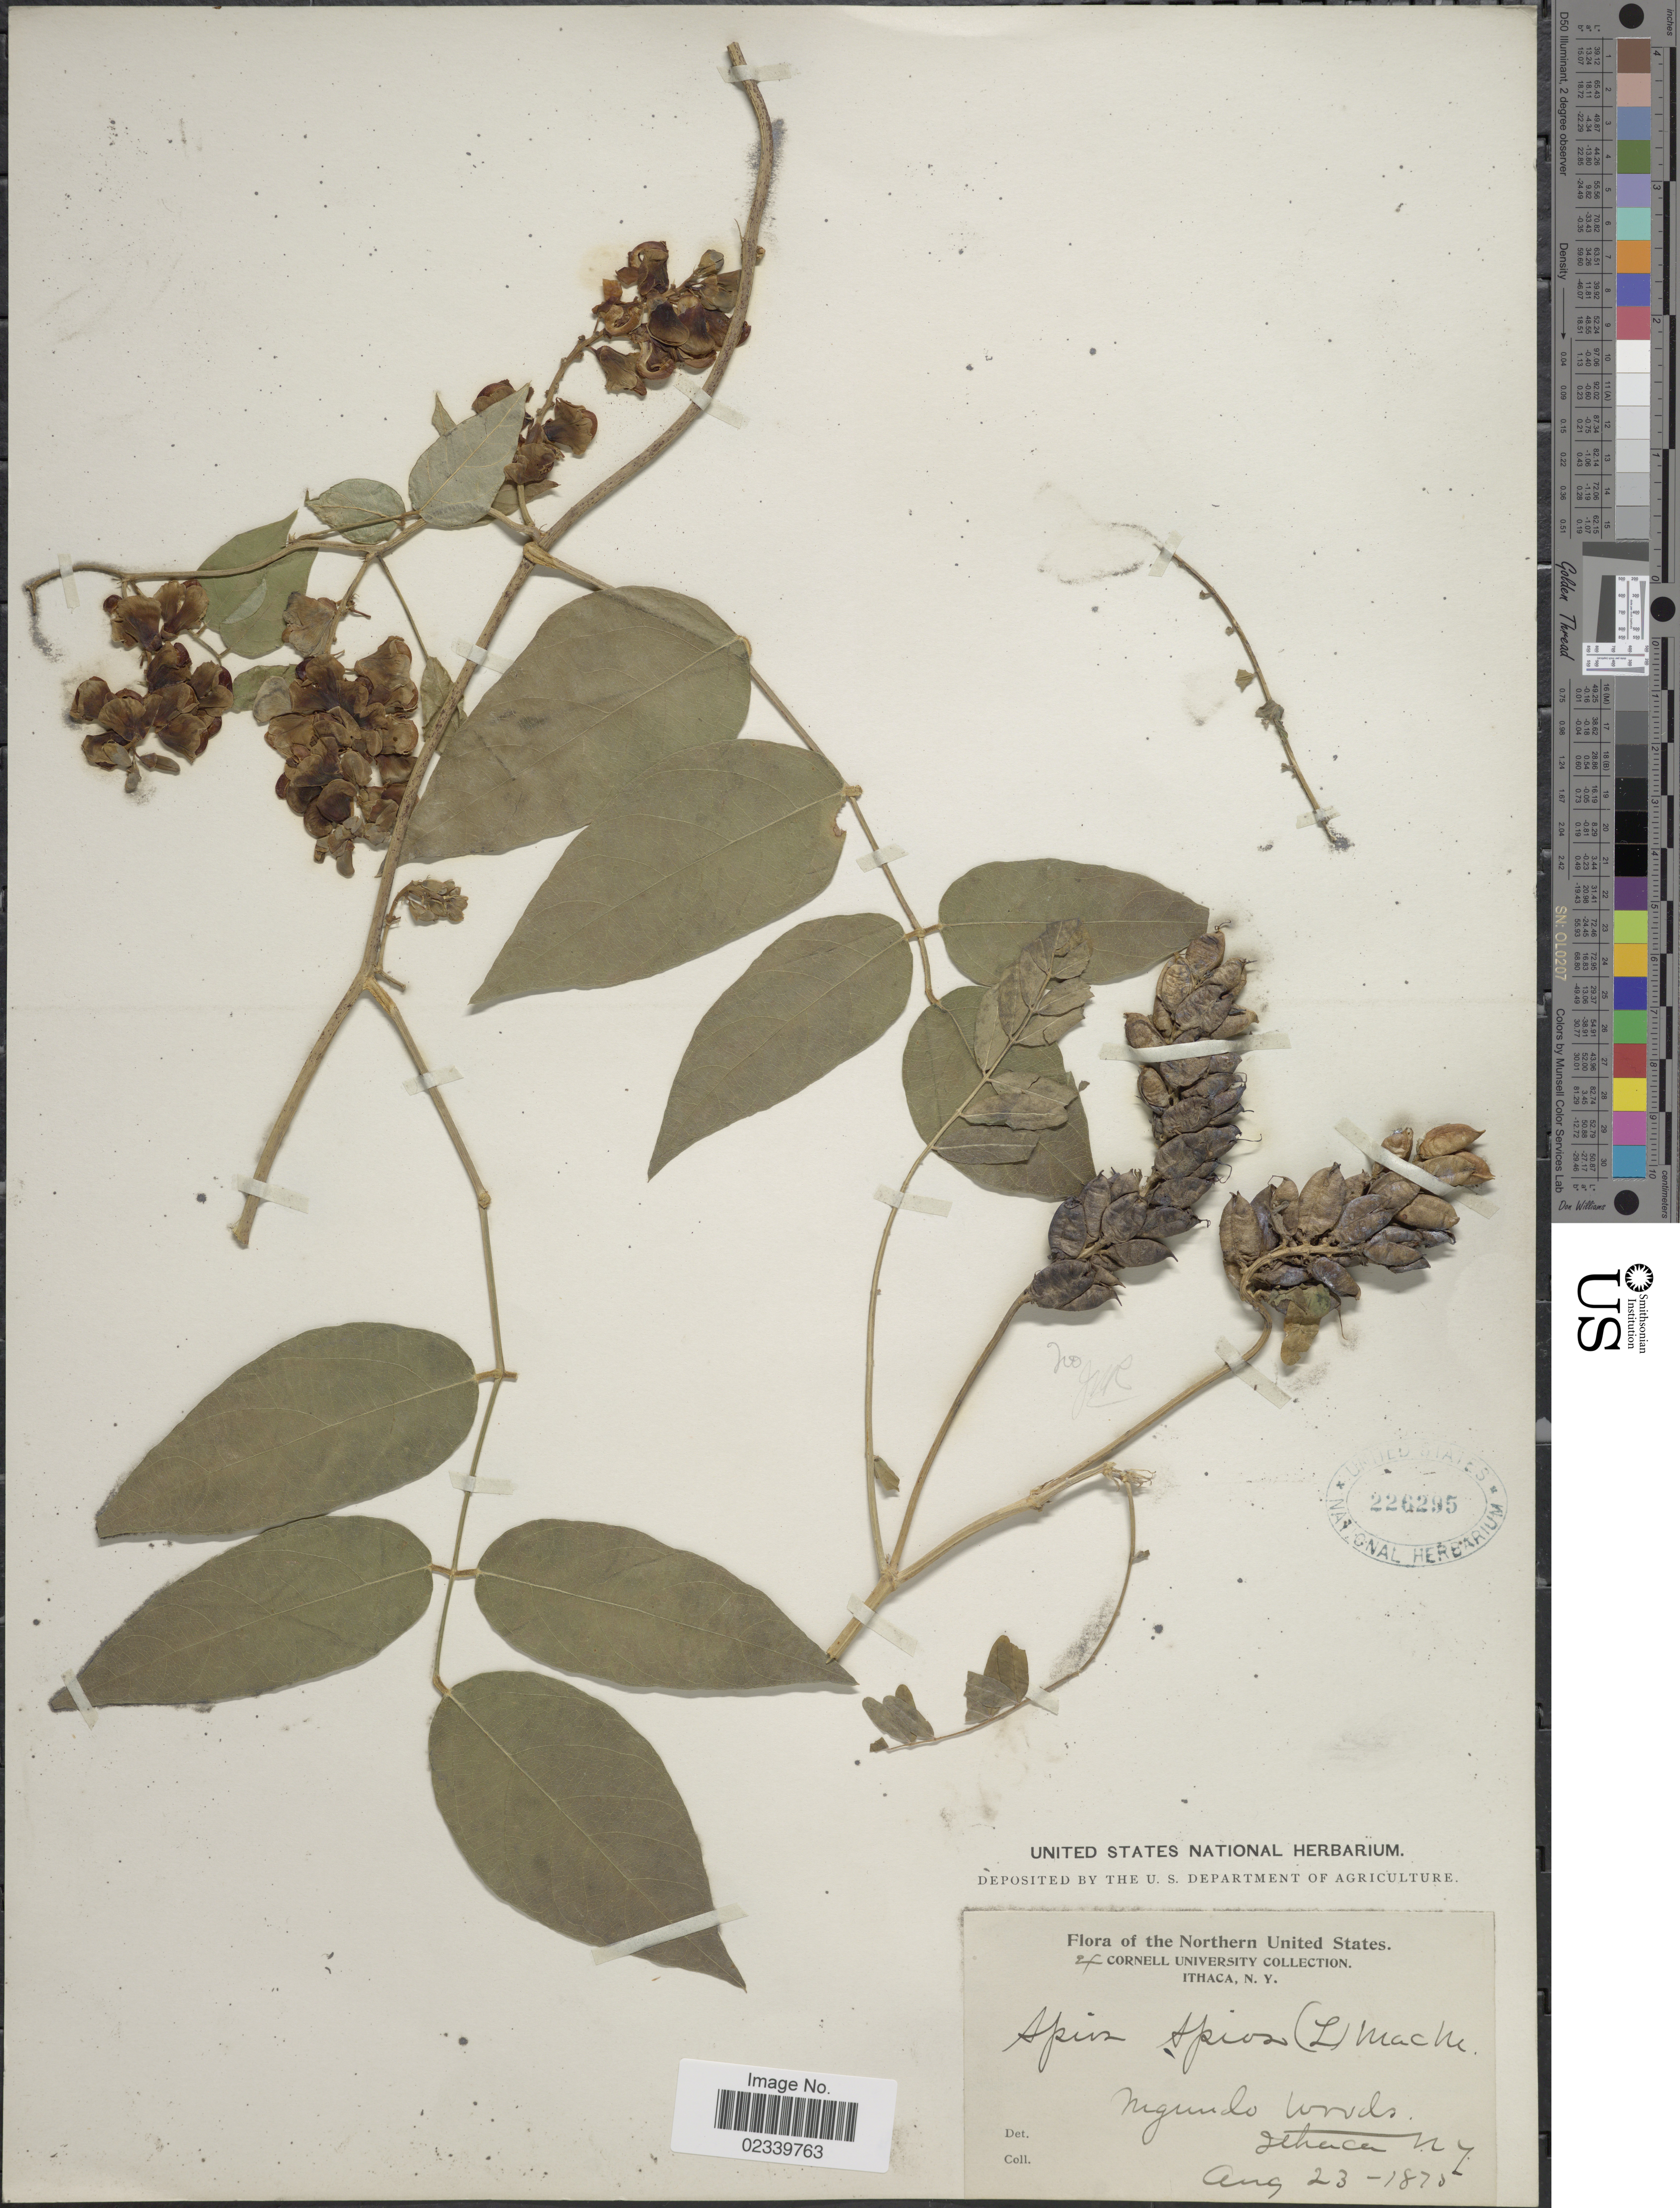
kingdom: Plantae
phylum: Tracheophyta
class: Magnoliopsida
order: Fabales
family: Fabaceae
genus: Apios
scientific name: Apios americana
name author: Medik.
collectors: Cornell University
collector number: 4*?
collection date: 1870-08-23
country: United States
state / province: New York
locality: Negundo Woods, Ithaca, N.Y. Northern United States.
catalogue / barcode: US 226295